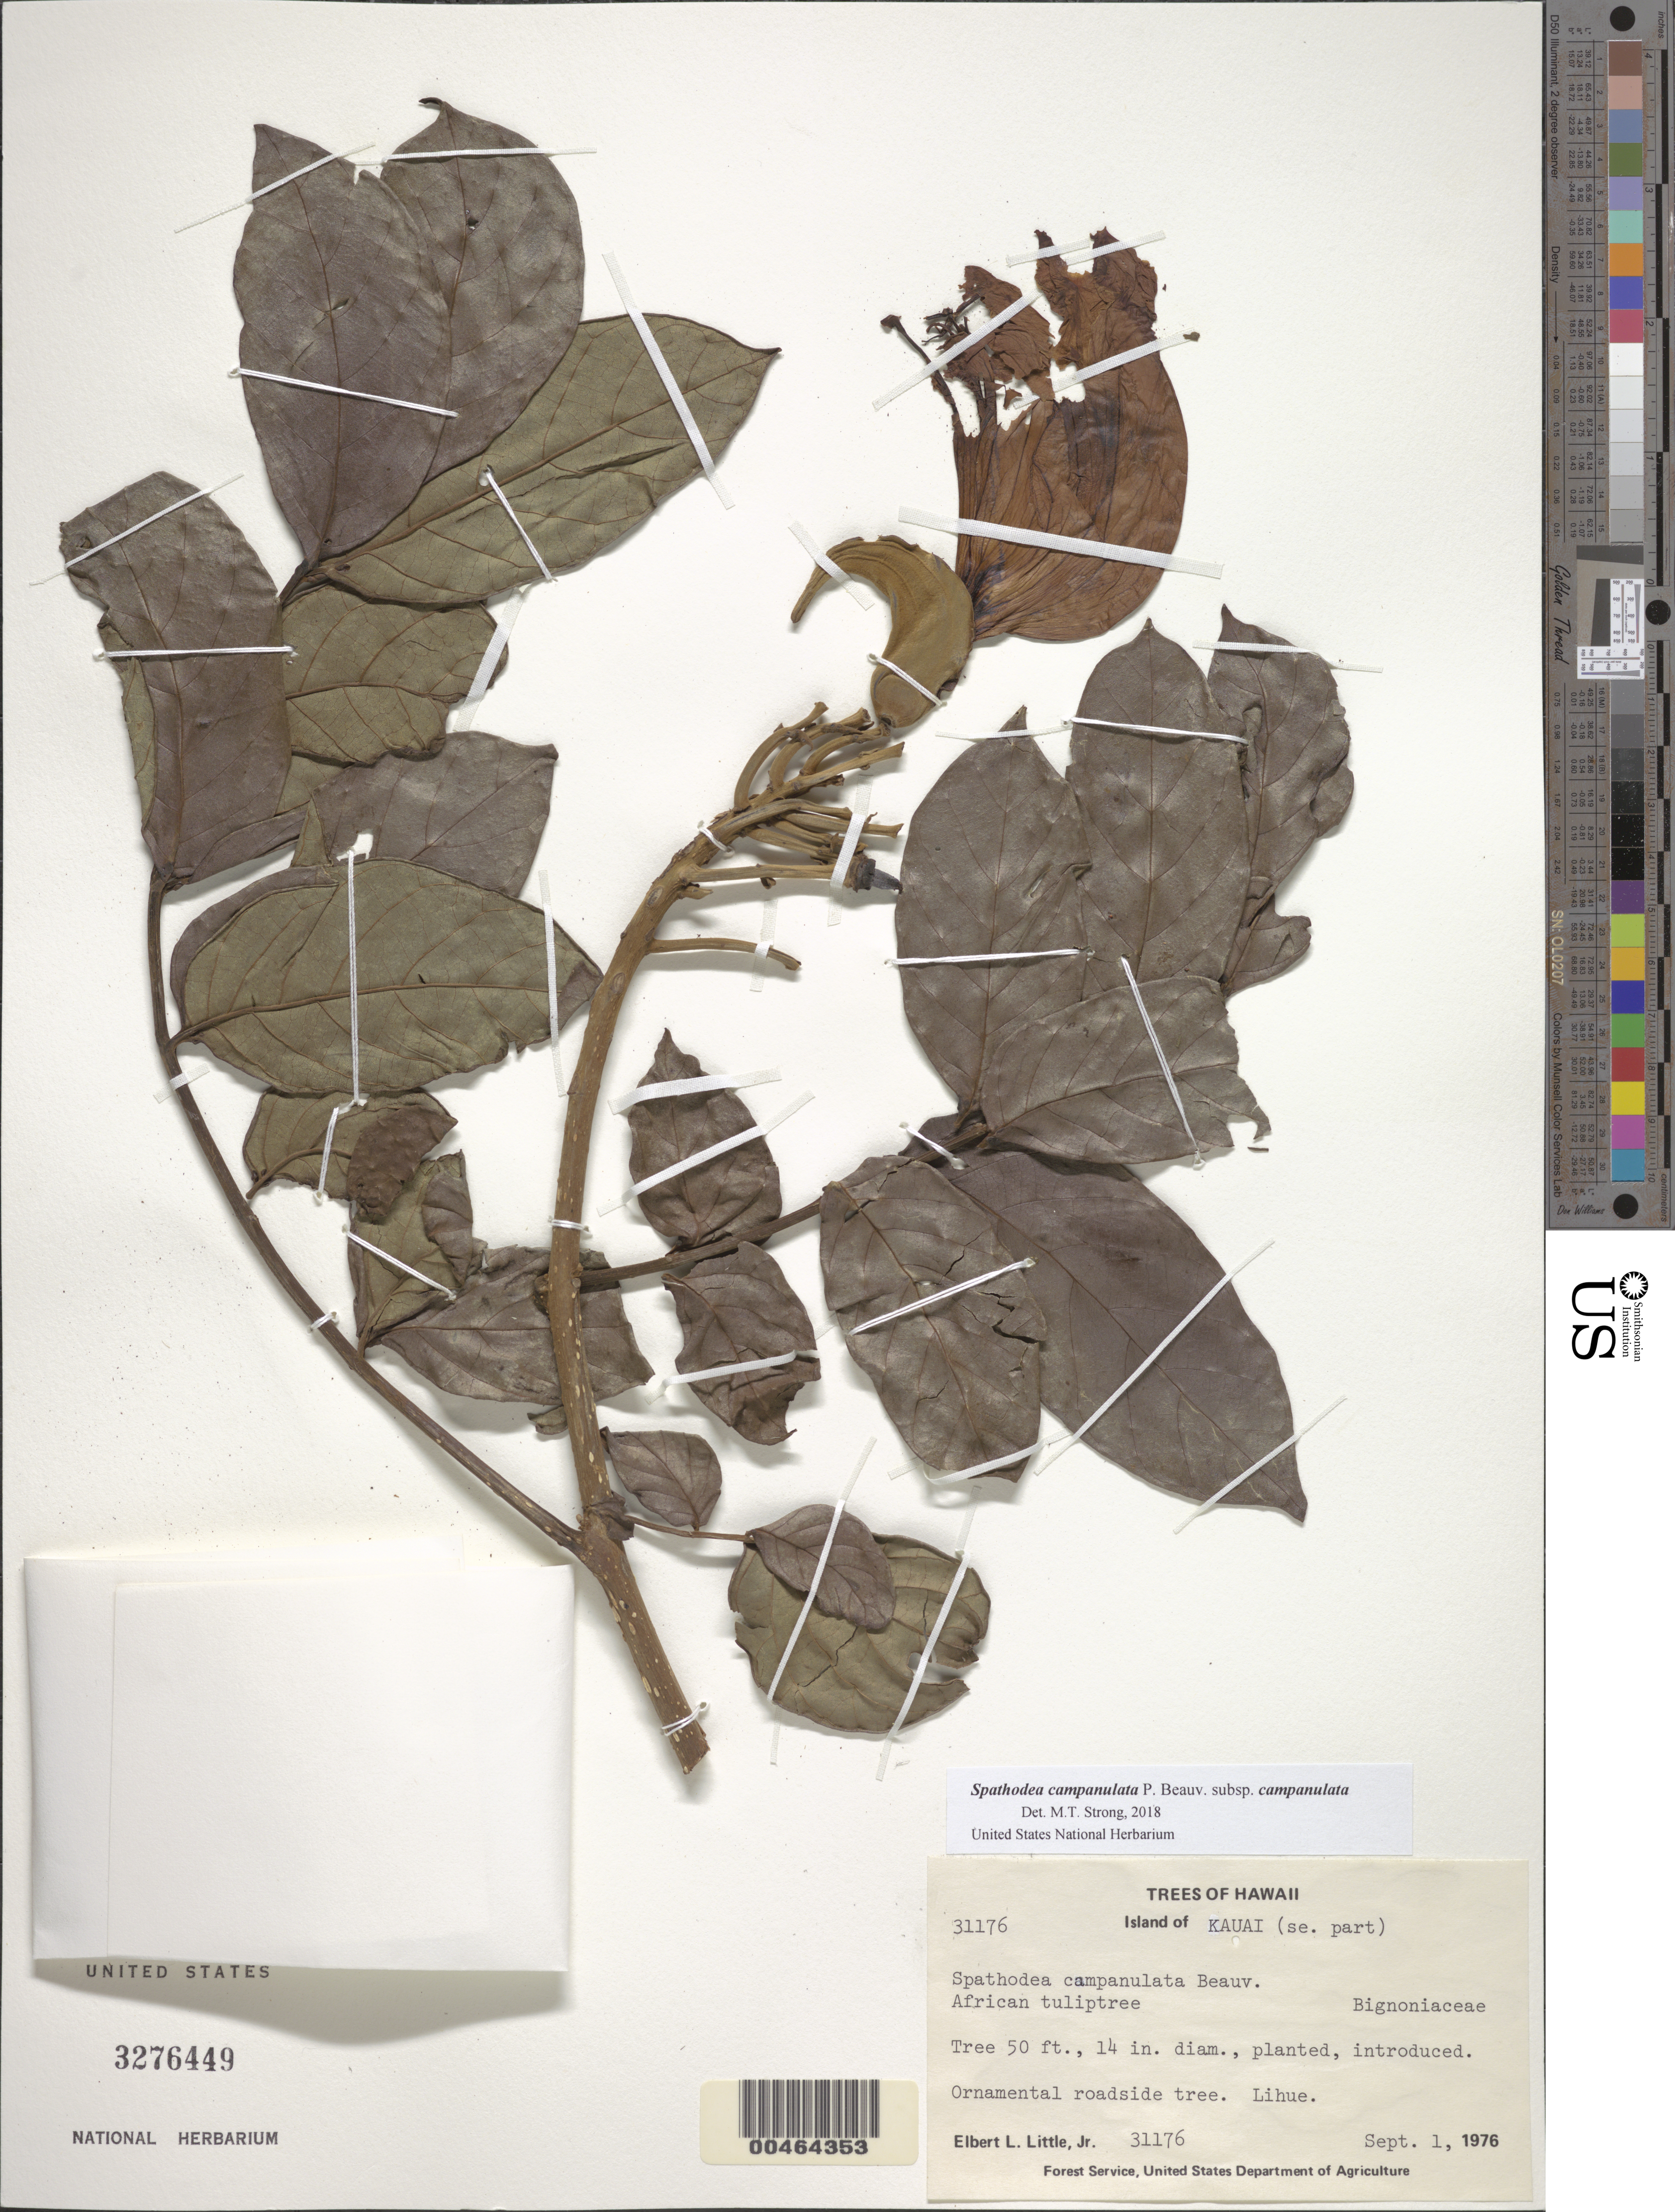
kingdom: Plantae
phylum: Tracheophyta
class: Magnoliopsida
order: Lamiales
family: Bignoniaceae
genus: Spathodea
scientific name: Spathodea campanulata subsp. campanulata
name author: P. Beauv.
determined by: Strong, Mark T., (BOT), Smithsonian Institution - National Museum of Natural History (UNITED STATES)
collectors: E. L. Little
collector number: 31176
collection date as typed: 1 Sep 1976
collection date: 1976-09-01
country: United States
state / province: Hawaii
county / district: Kauai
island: Kaua'i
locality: SE part of Kauai, Lihue.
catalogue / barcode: US 3276449